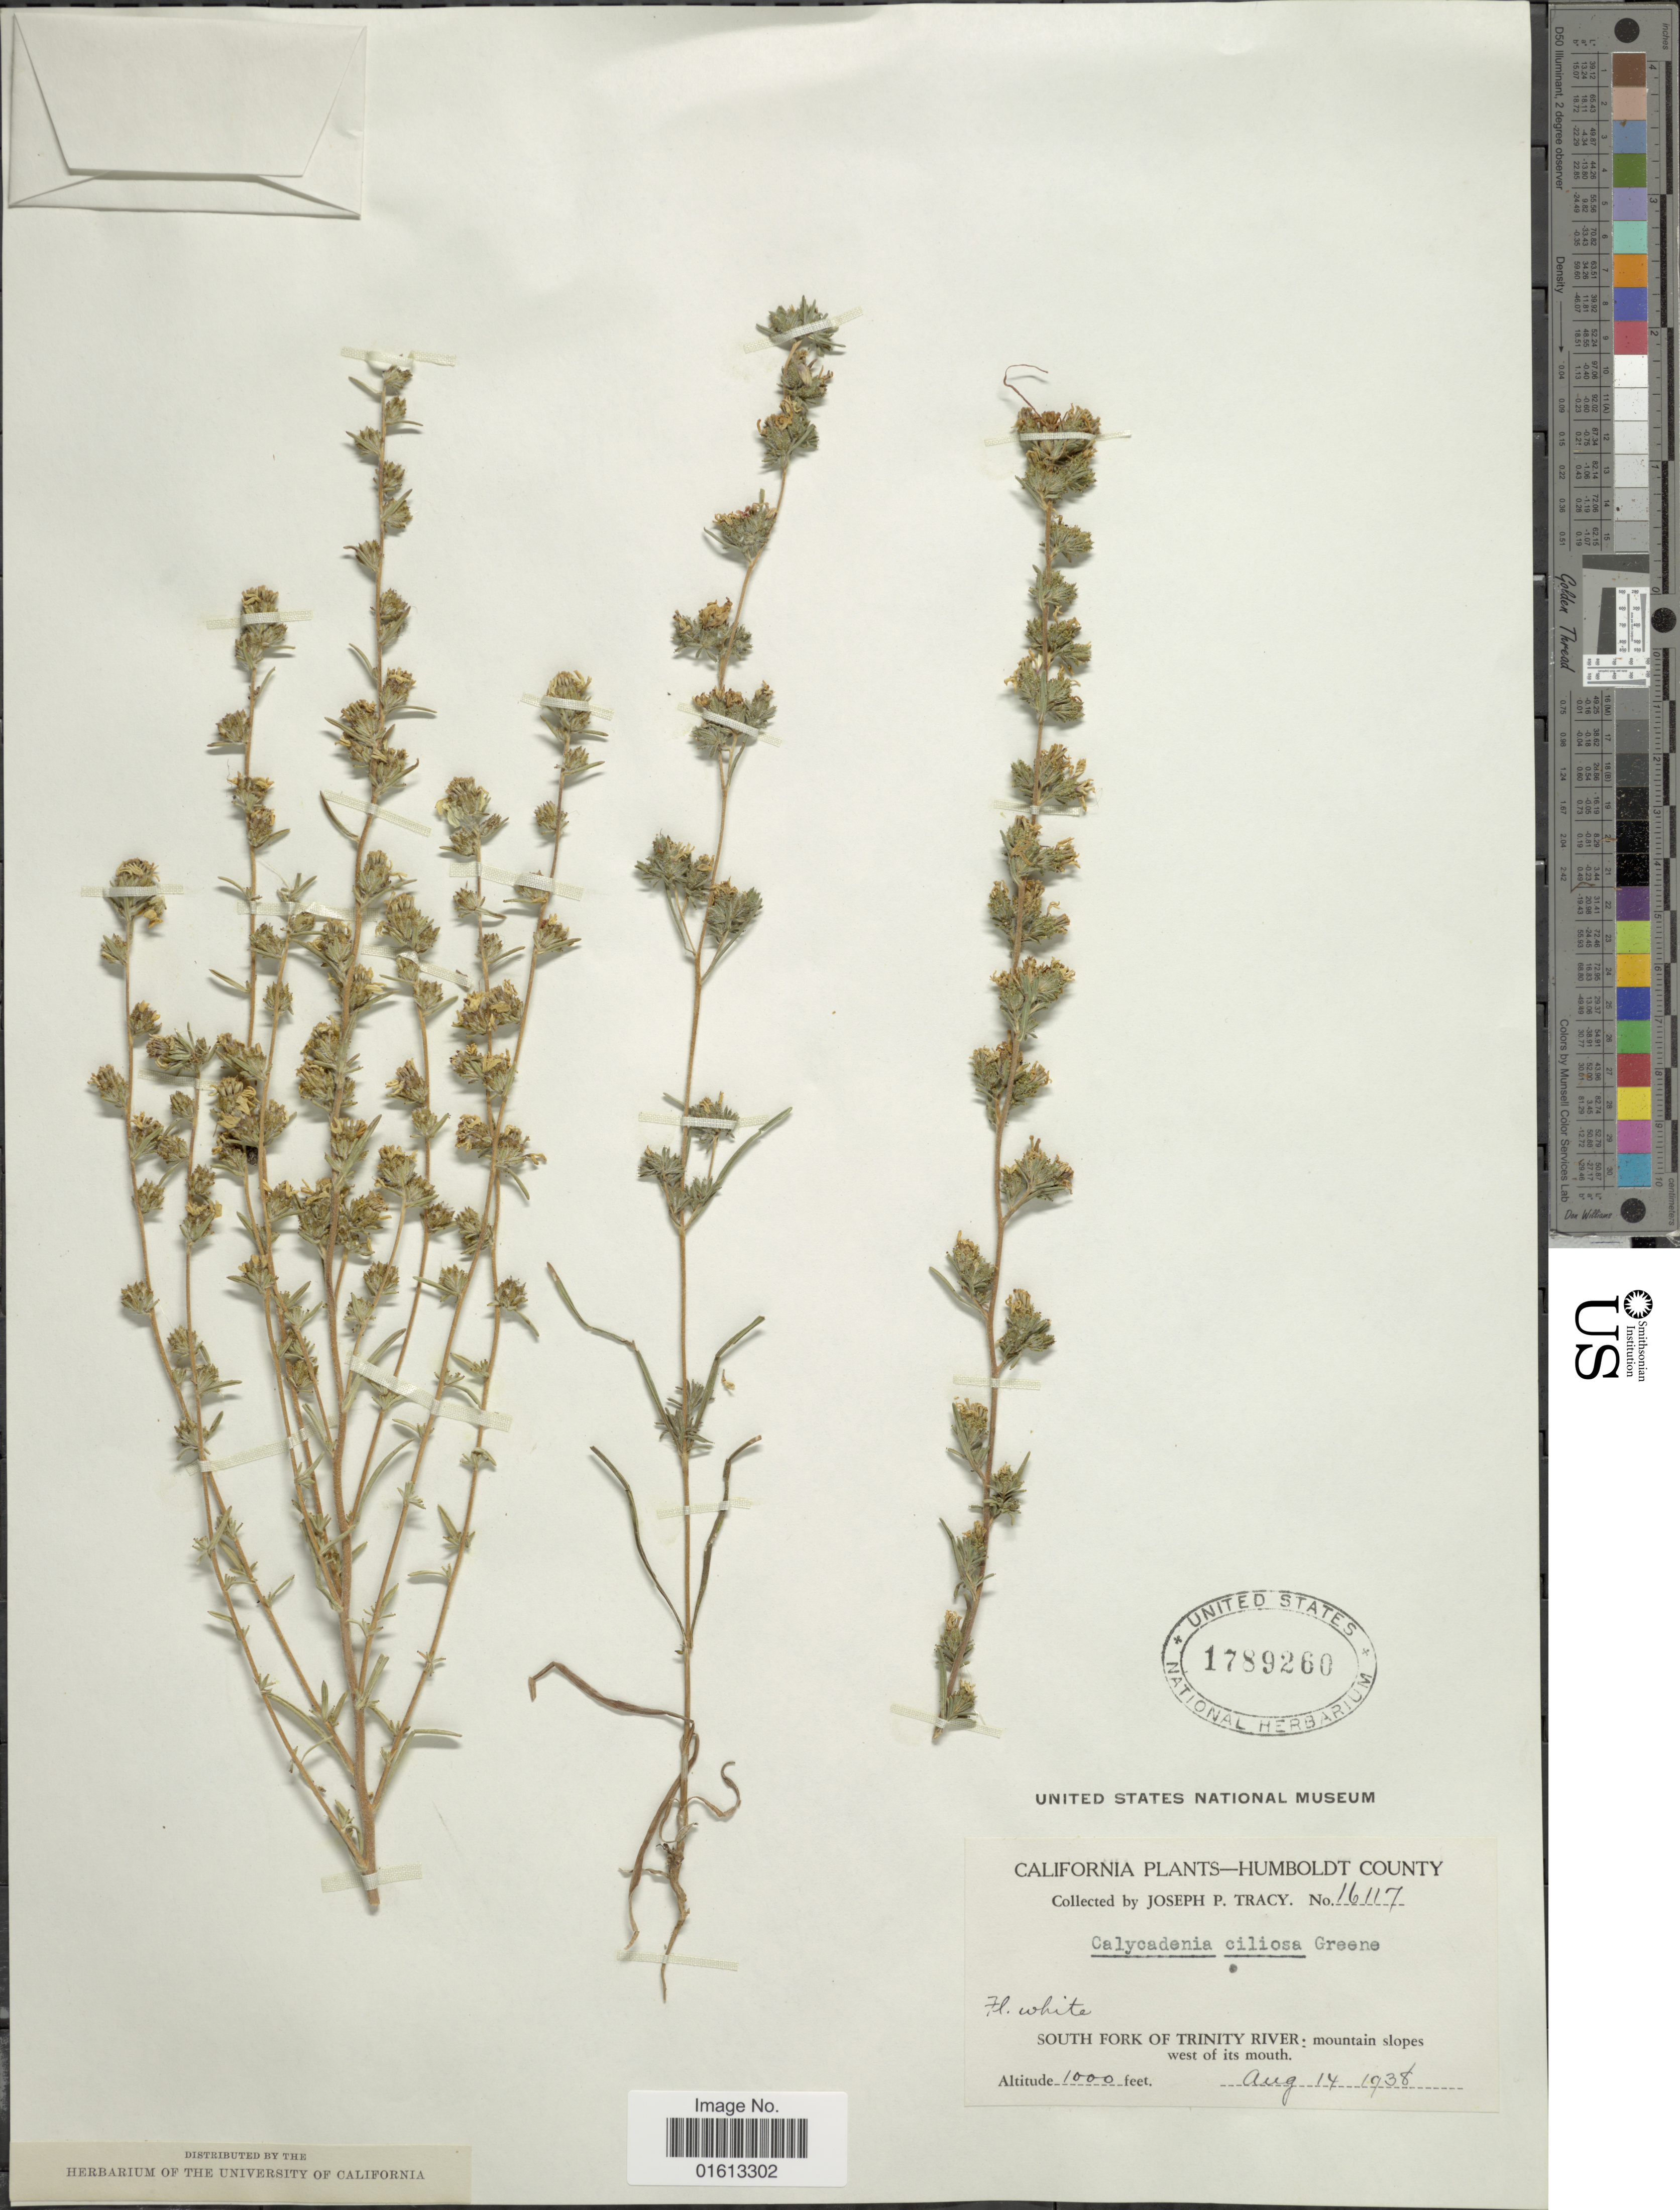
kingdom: Plantae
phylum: Tracheophyta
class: Magnoliopsida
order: Asterales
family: Asteraceae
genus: Calycadenia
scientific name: Calycadenia ciliosa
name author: Greene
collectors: J. Tracy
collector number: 16117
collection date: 1938-08-14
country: United States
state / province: California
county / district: Humboldt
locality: Humboldt County, South Fork of Trinity River: mountain slopes west of its mouth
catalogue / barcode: US 1789260